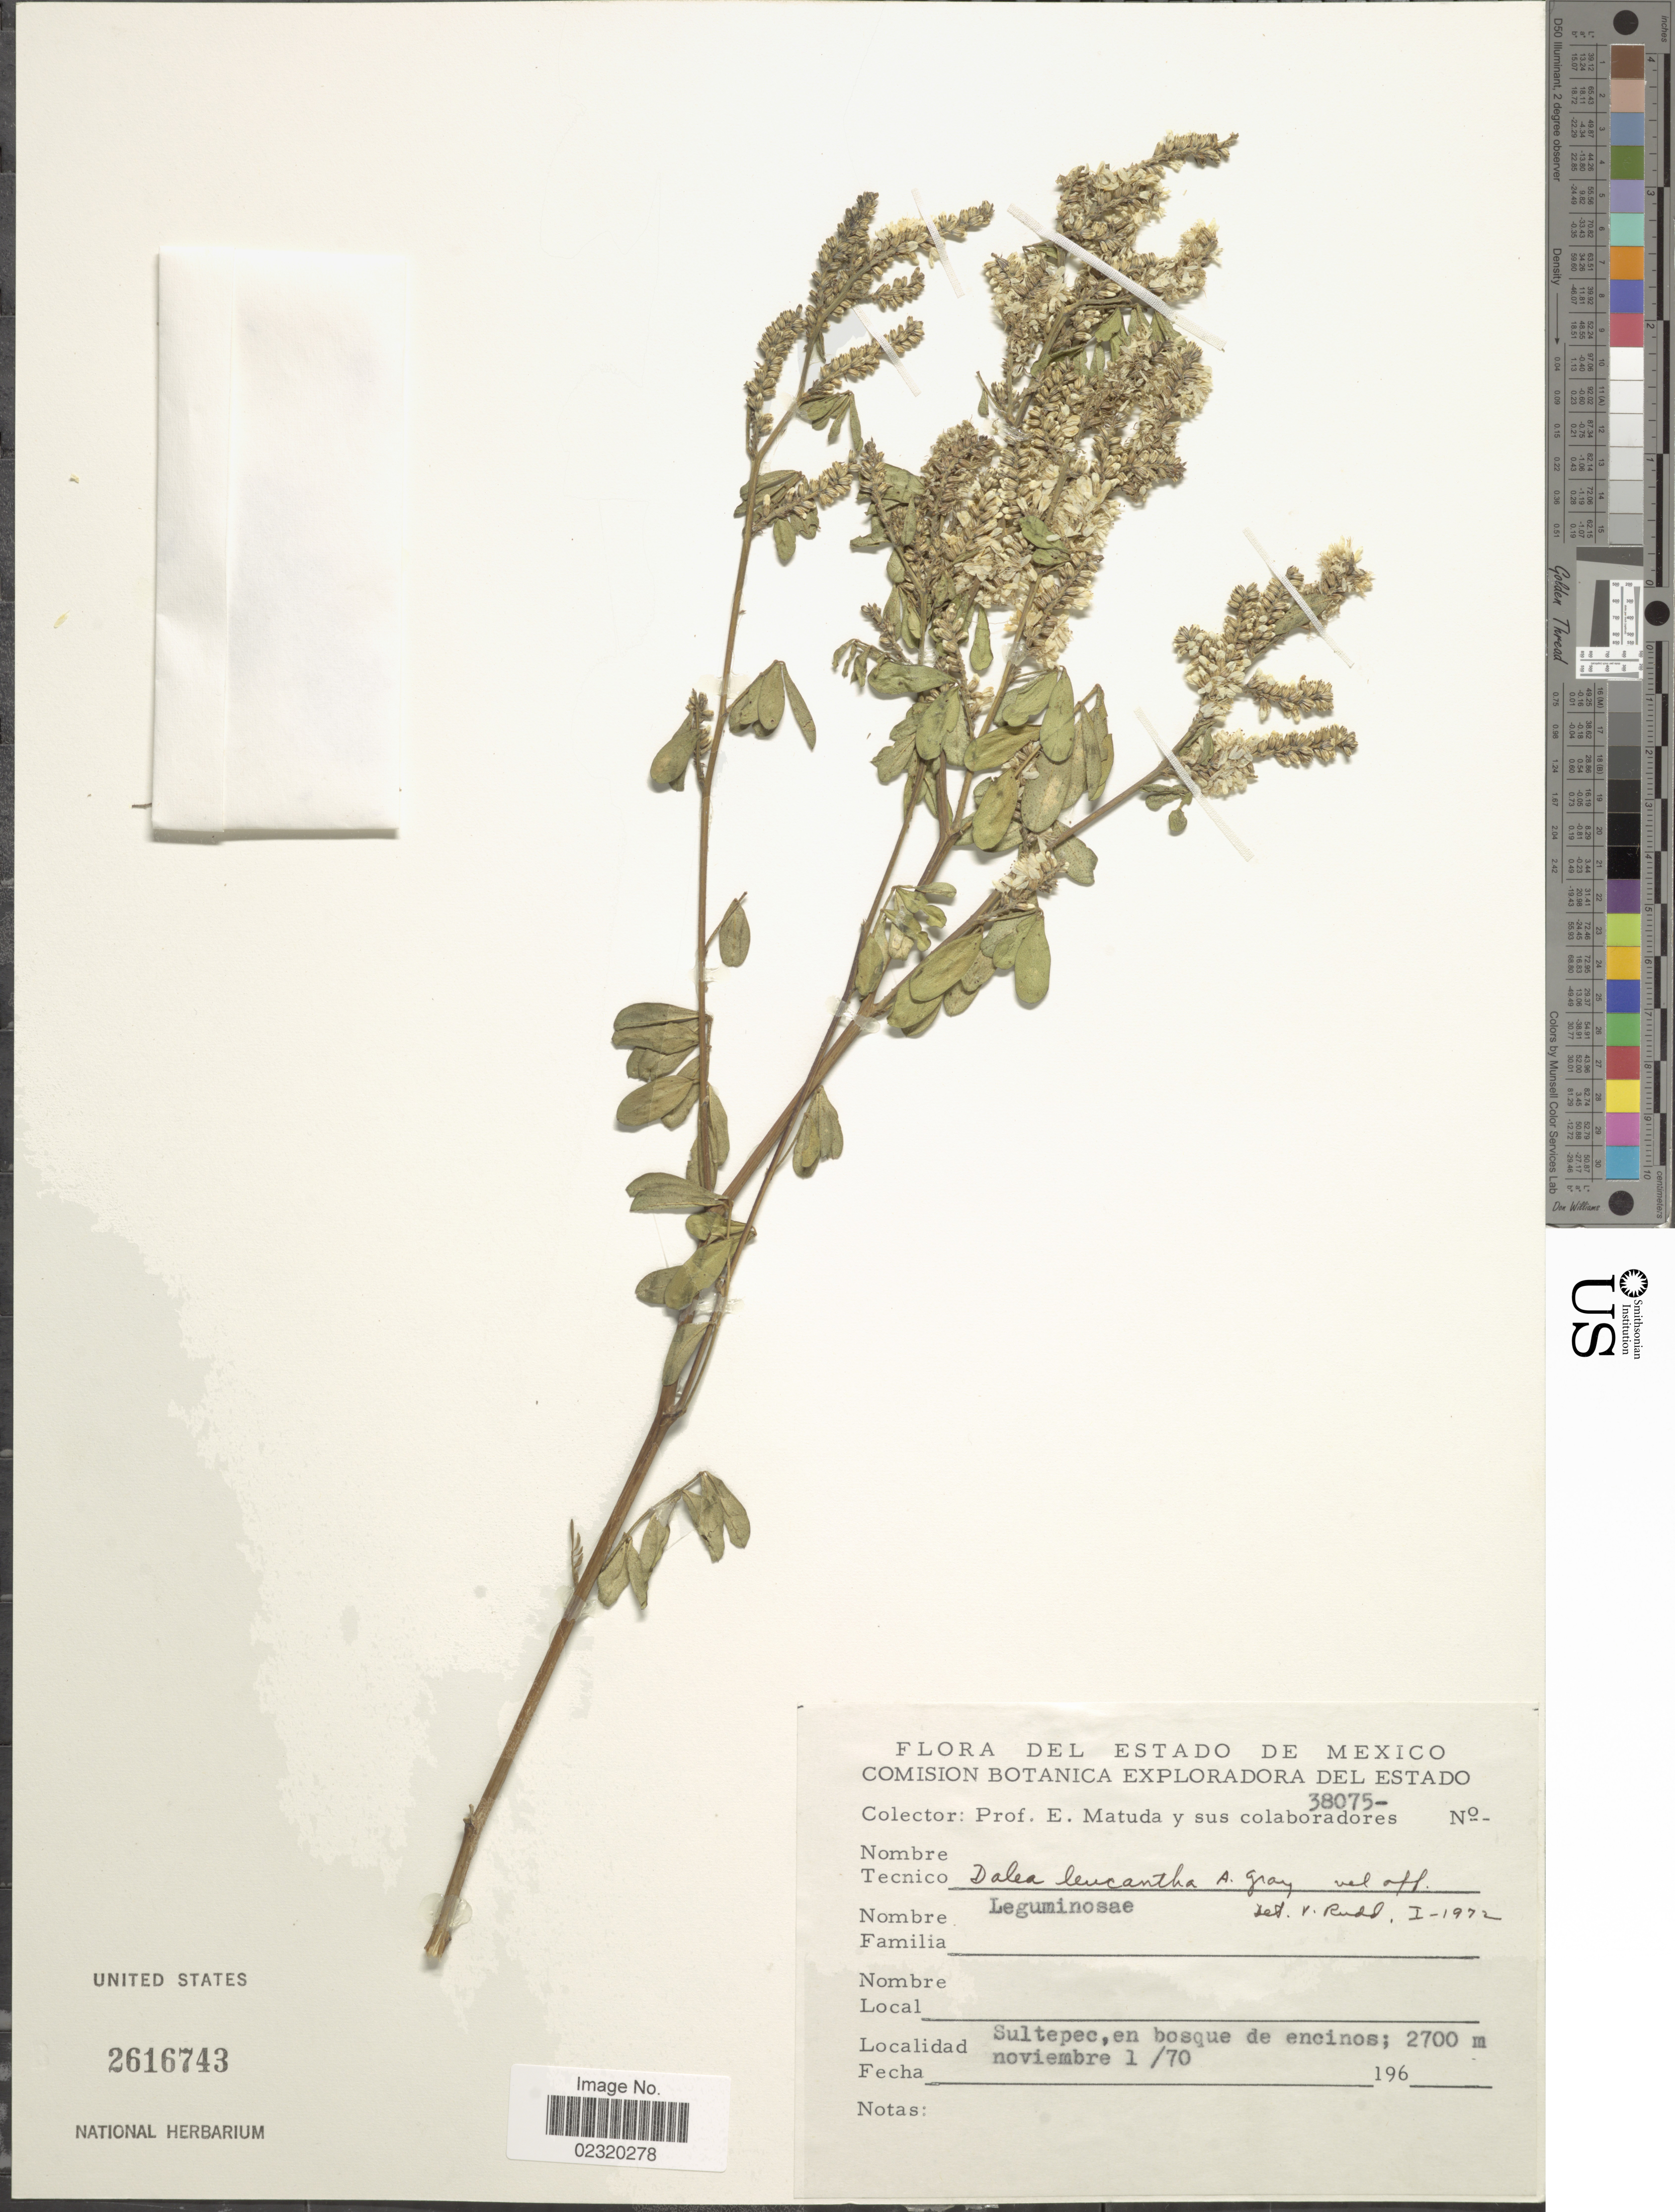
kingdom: Plantae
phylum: Tracheophyta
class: Magnoliopsida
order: Fabales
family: Fabaceae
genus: Dalea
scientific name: Dalea versicolor var. argyrostachya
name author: Zucc.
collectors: E. Matuda & Sus Colaboradores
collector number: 38075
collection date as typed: Transcribed d/m/y: 1/11/70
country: Mexico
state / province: México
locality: Sultepec, en bosque de encinos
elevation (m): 2700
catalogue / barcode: US 2616743